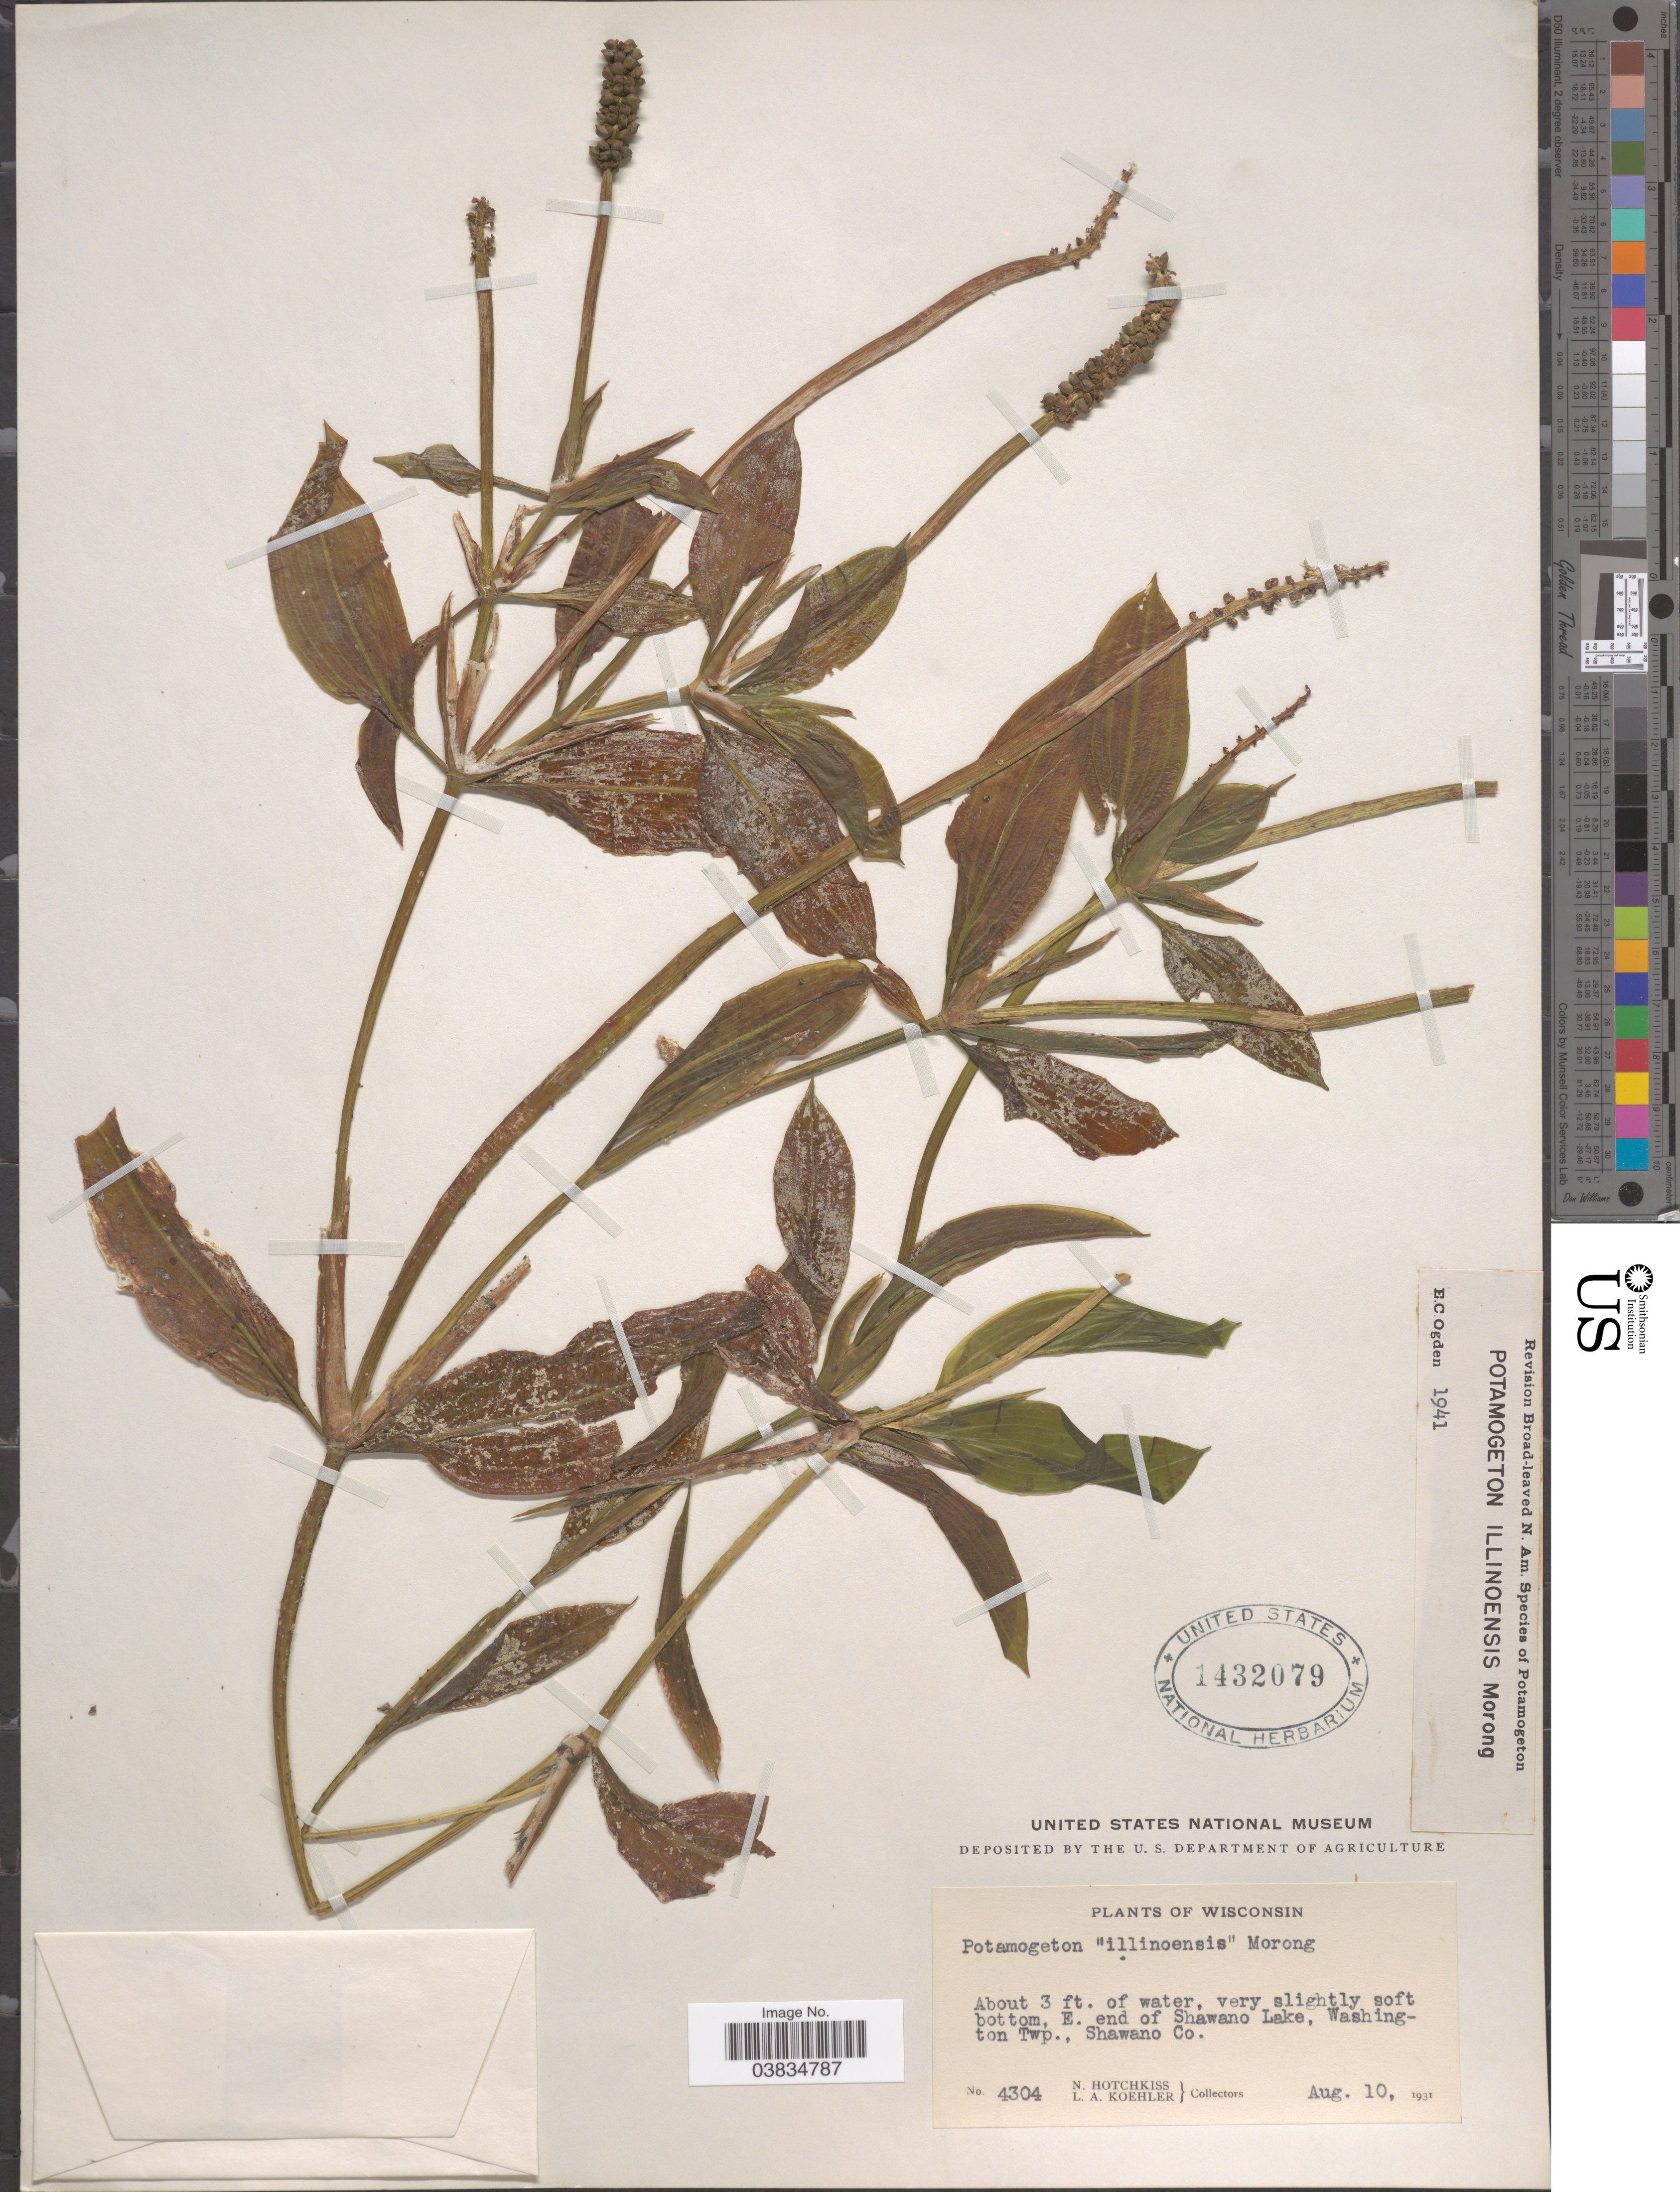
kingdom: Plantae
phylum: Tracheophyta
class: Liliopsida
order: Alismatales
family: Potamogetonaceae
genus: Potamogeton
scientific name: Potamogeton illinoensis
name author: Morong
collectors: N. Hotchkiss & L. Koehler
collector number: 4304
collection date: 1931-08-10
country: United States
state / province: Wisconsin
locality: E. end of Shawano Lake, Washington Twp., Shawano Co.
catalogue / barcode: US 1432079